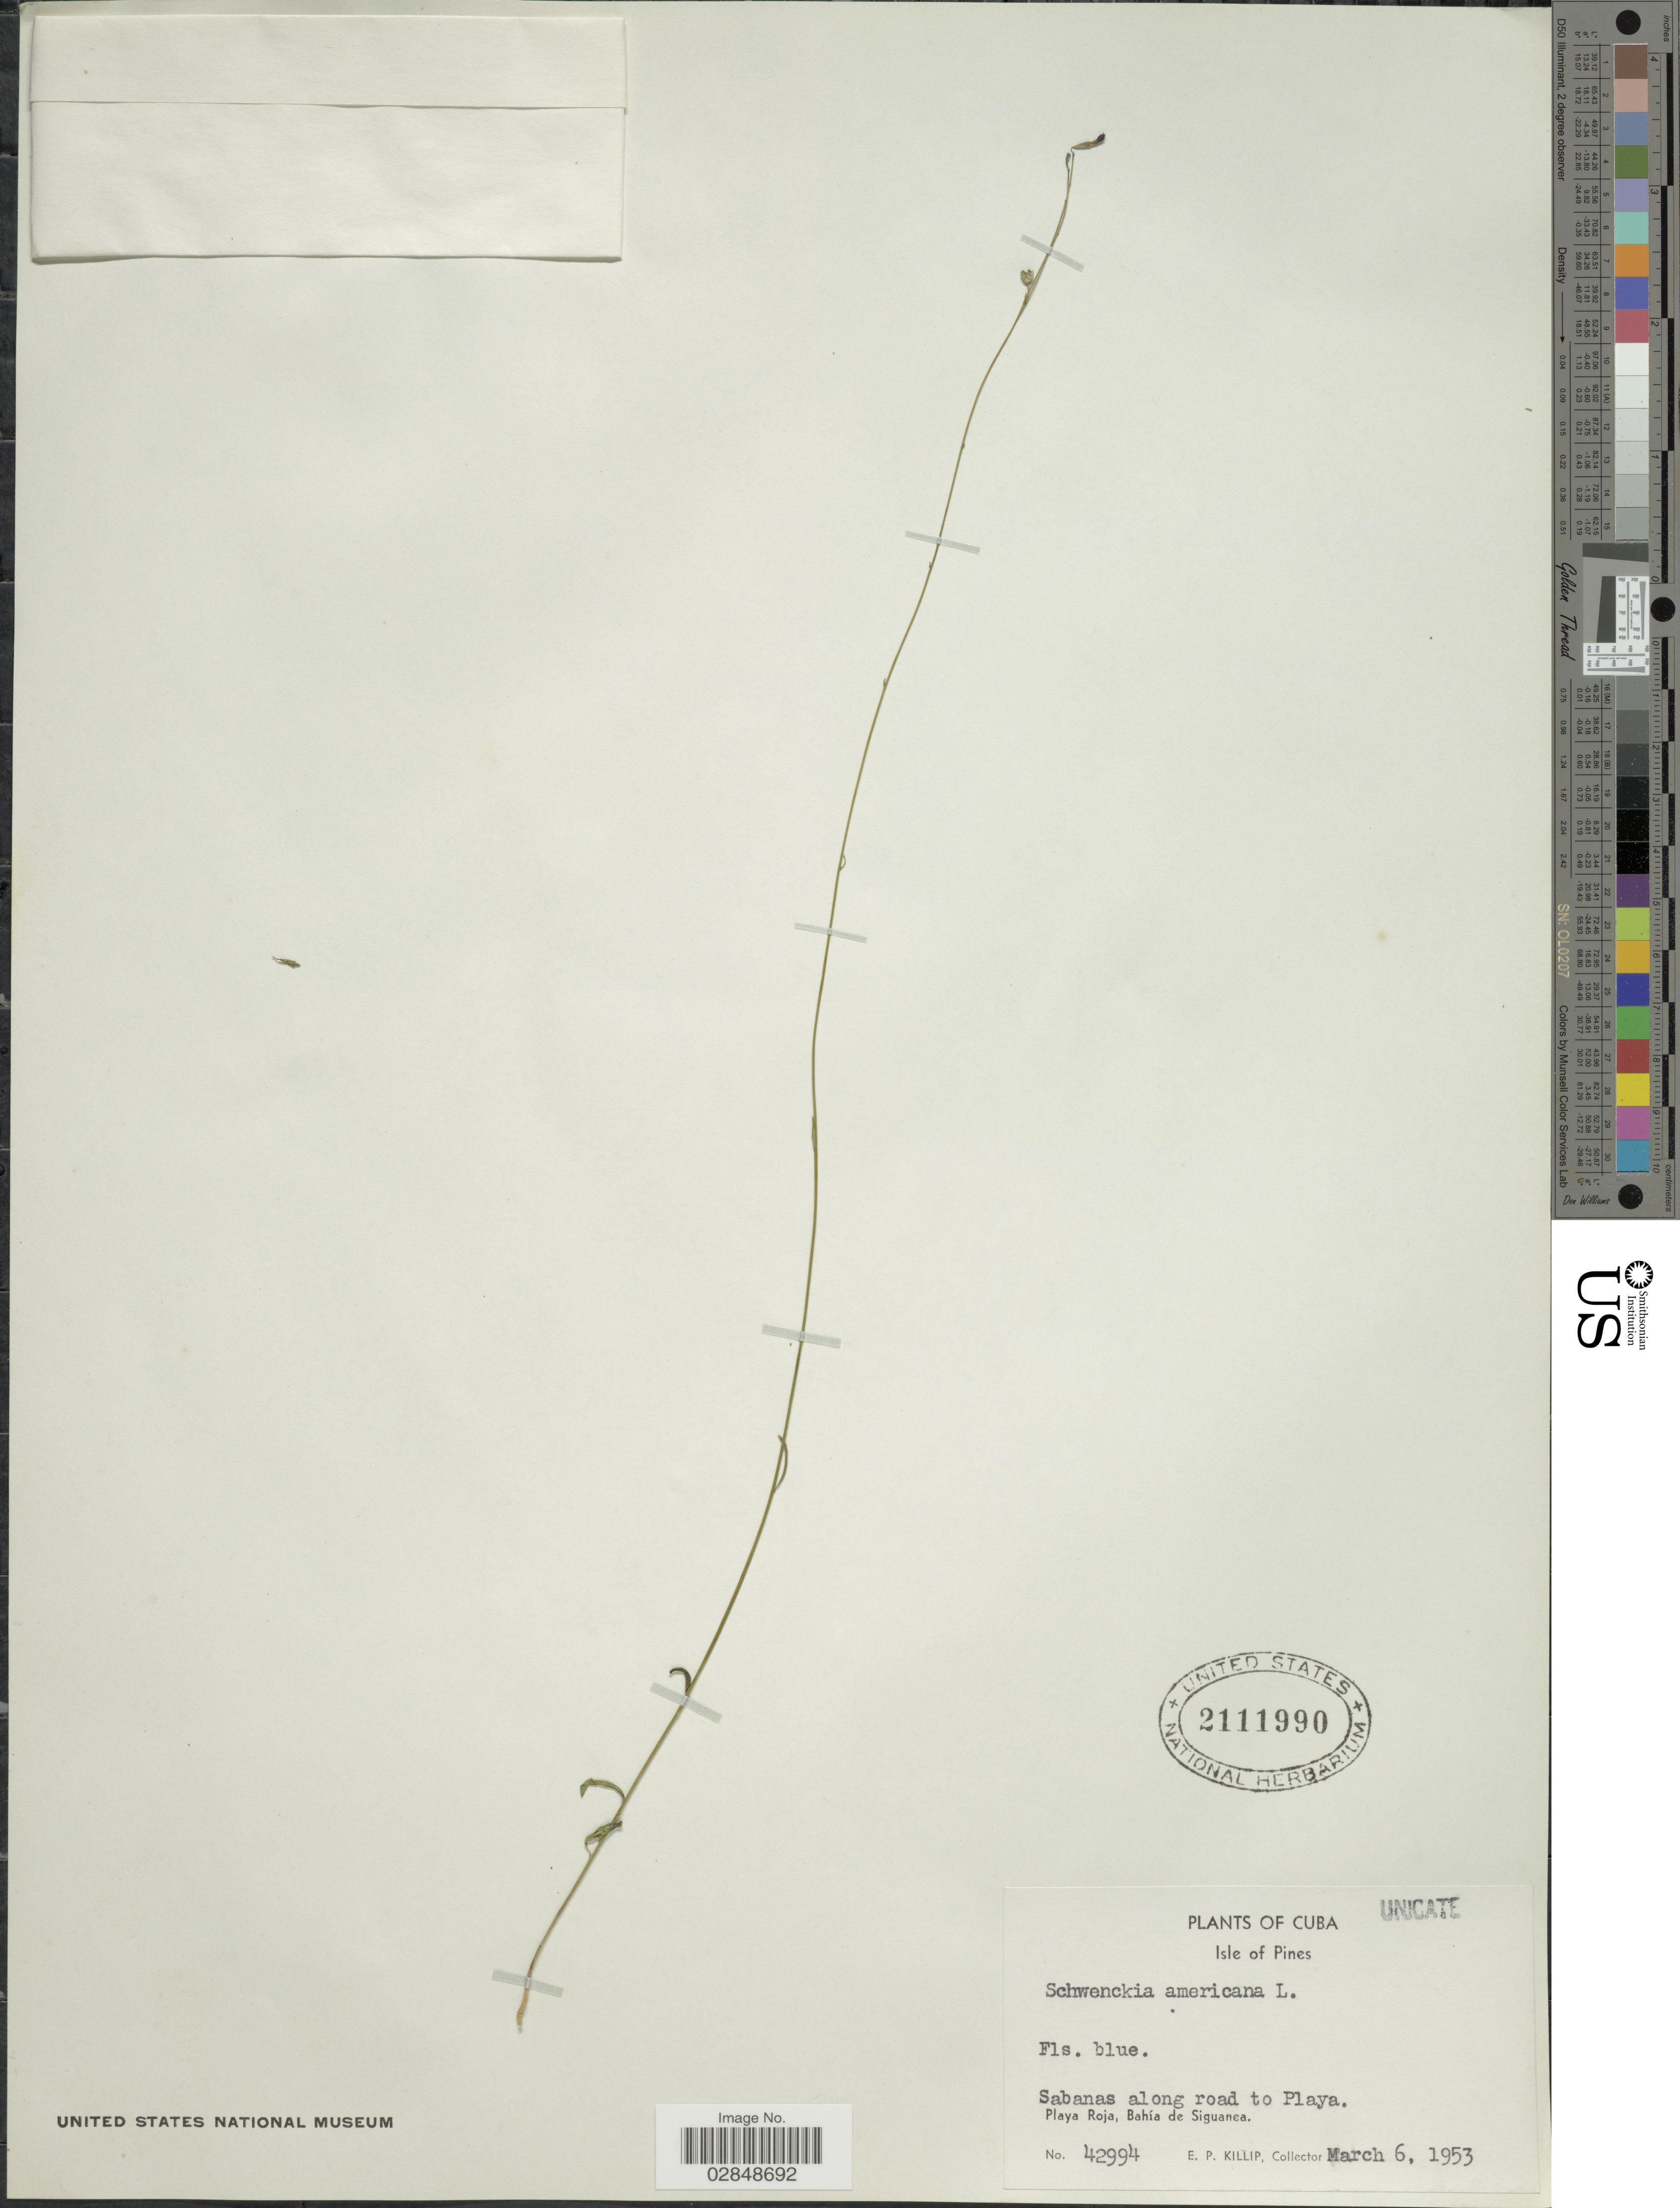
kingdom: Plantae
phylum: Tracheophyta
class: Magnoliopsida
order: Solanales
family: Solanaceae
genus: Schwenckia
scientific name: Schwenckia americana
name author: L.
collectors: E. P. Killip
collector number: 42994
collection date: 1953-03-06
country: Cuba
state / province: Isla de la Juventud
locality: Isle of Pines. Sabanas along road to Playa. Playa Roja, Bahía de Siguanea.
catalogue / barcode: US 2111990